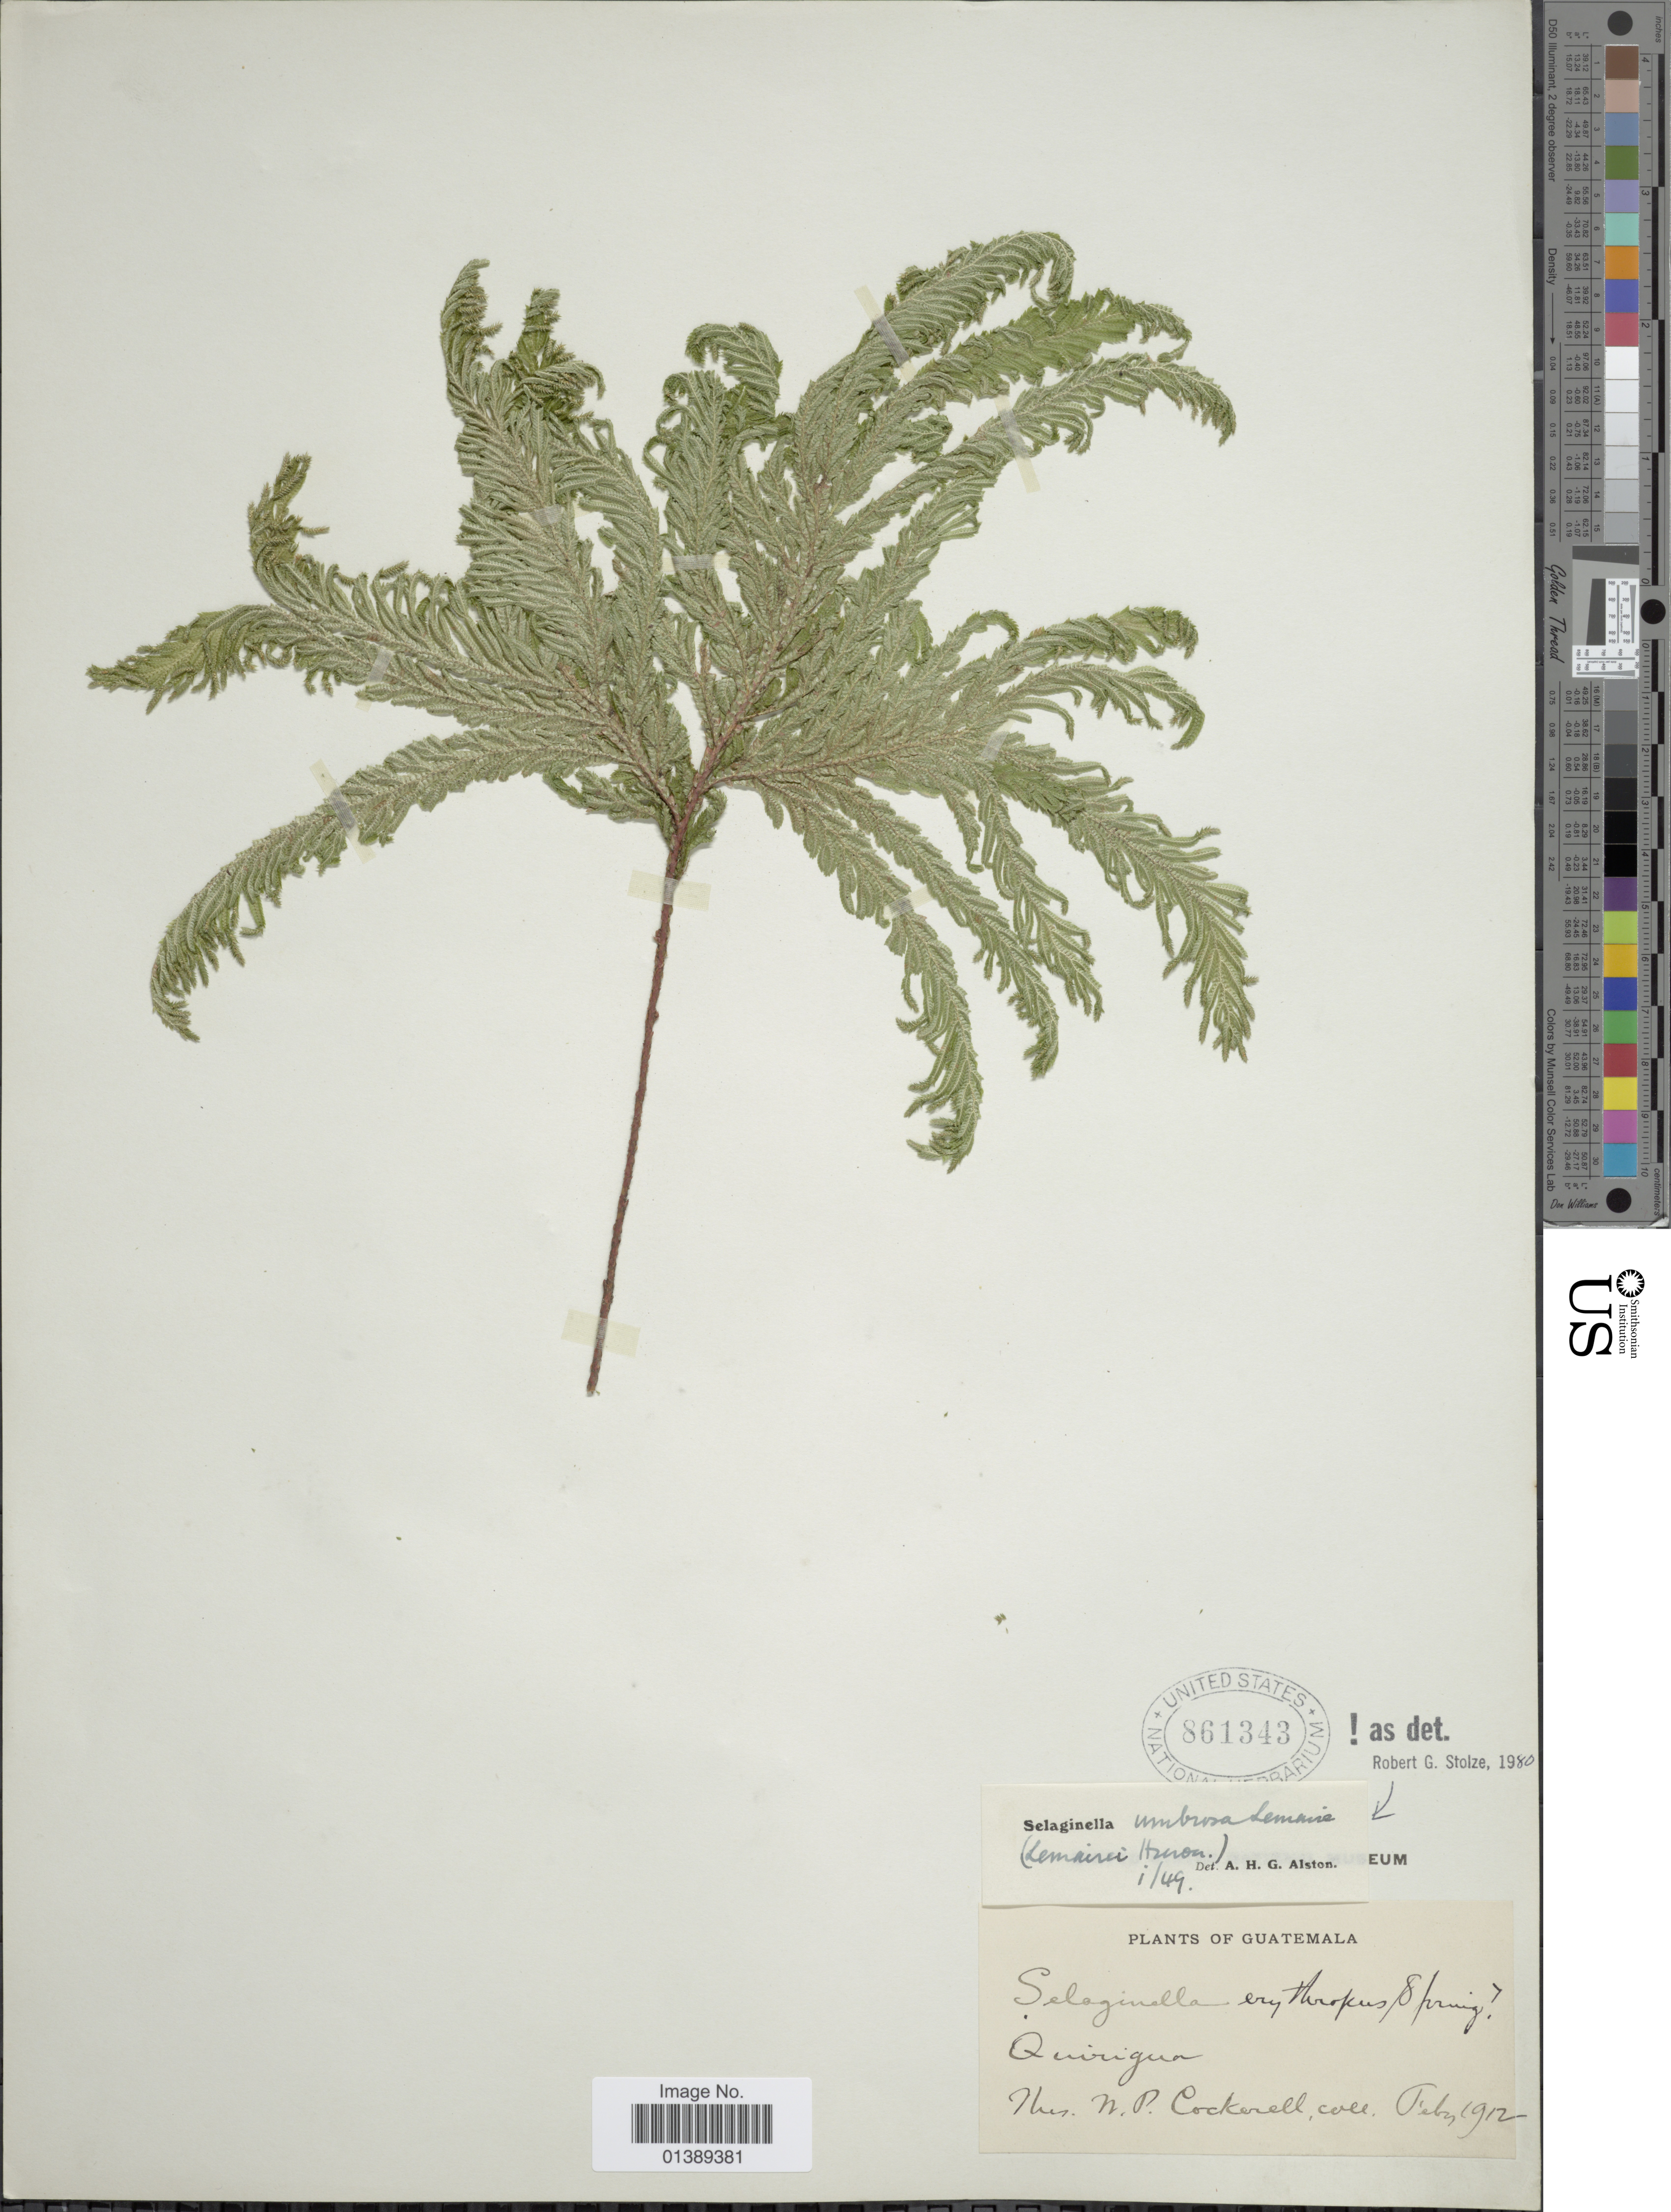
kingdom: Plantae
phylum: Tracheophyta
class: Lycopodiopsida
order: Selaginellales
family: Selaginellaceae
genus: Selaginella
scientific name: Selaginella umbrosa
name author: Lem. ex Hieron.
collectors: W. Cockerell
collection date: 1912-02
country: Guatemala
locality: Quirigua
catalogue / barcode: US 861343